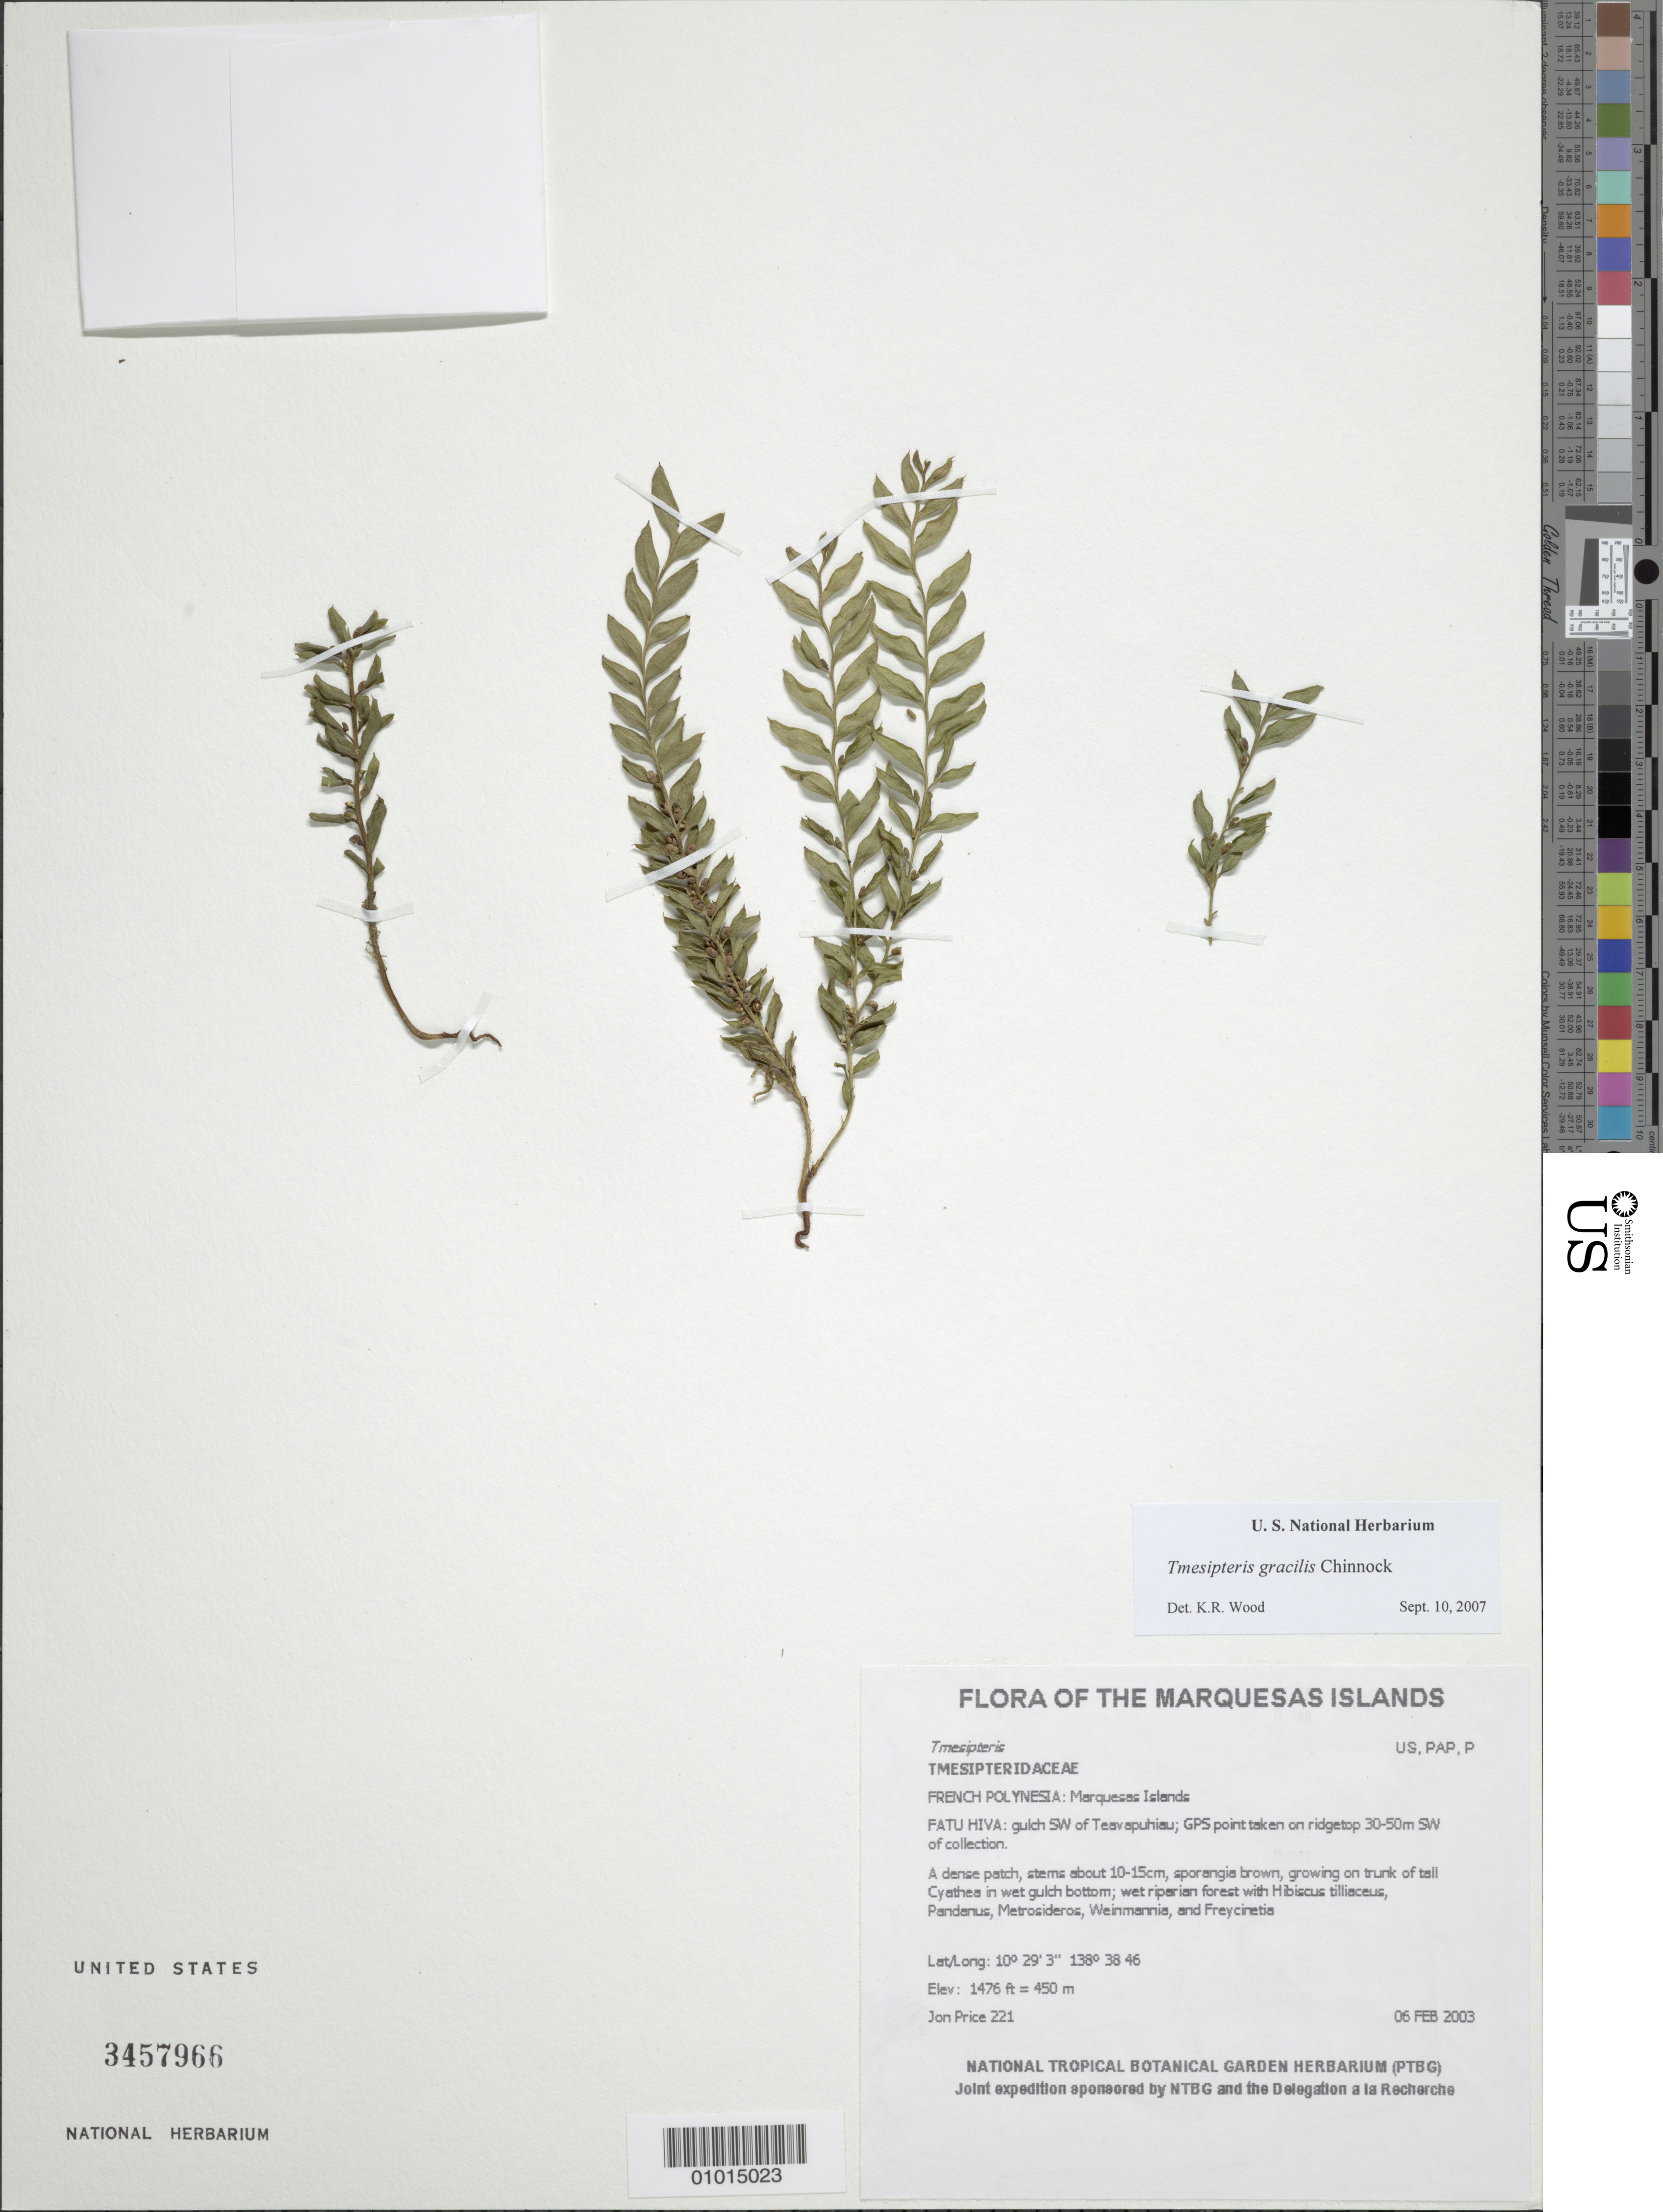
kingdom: Plantae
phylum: Tracheophyta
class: Polypodiopsida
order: Psilotales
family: Psilotaceae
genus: Tmesipteris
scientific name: Tmesipteris gracilis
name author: Chinnock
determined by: Wood, Kenneth R.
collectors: J. Price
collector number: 221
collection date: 2003-02-06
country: French Polynesia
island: Fatu Hiva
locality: Teavapuhiau: gulch SW of Teavapuhiau; GPS point taken on ridgetop 30-50m SW of collection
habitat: In wet gulch bottom; wet riparian forest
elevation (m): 450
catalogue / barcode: US 3457966